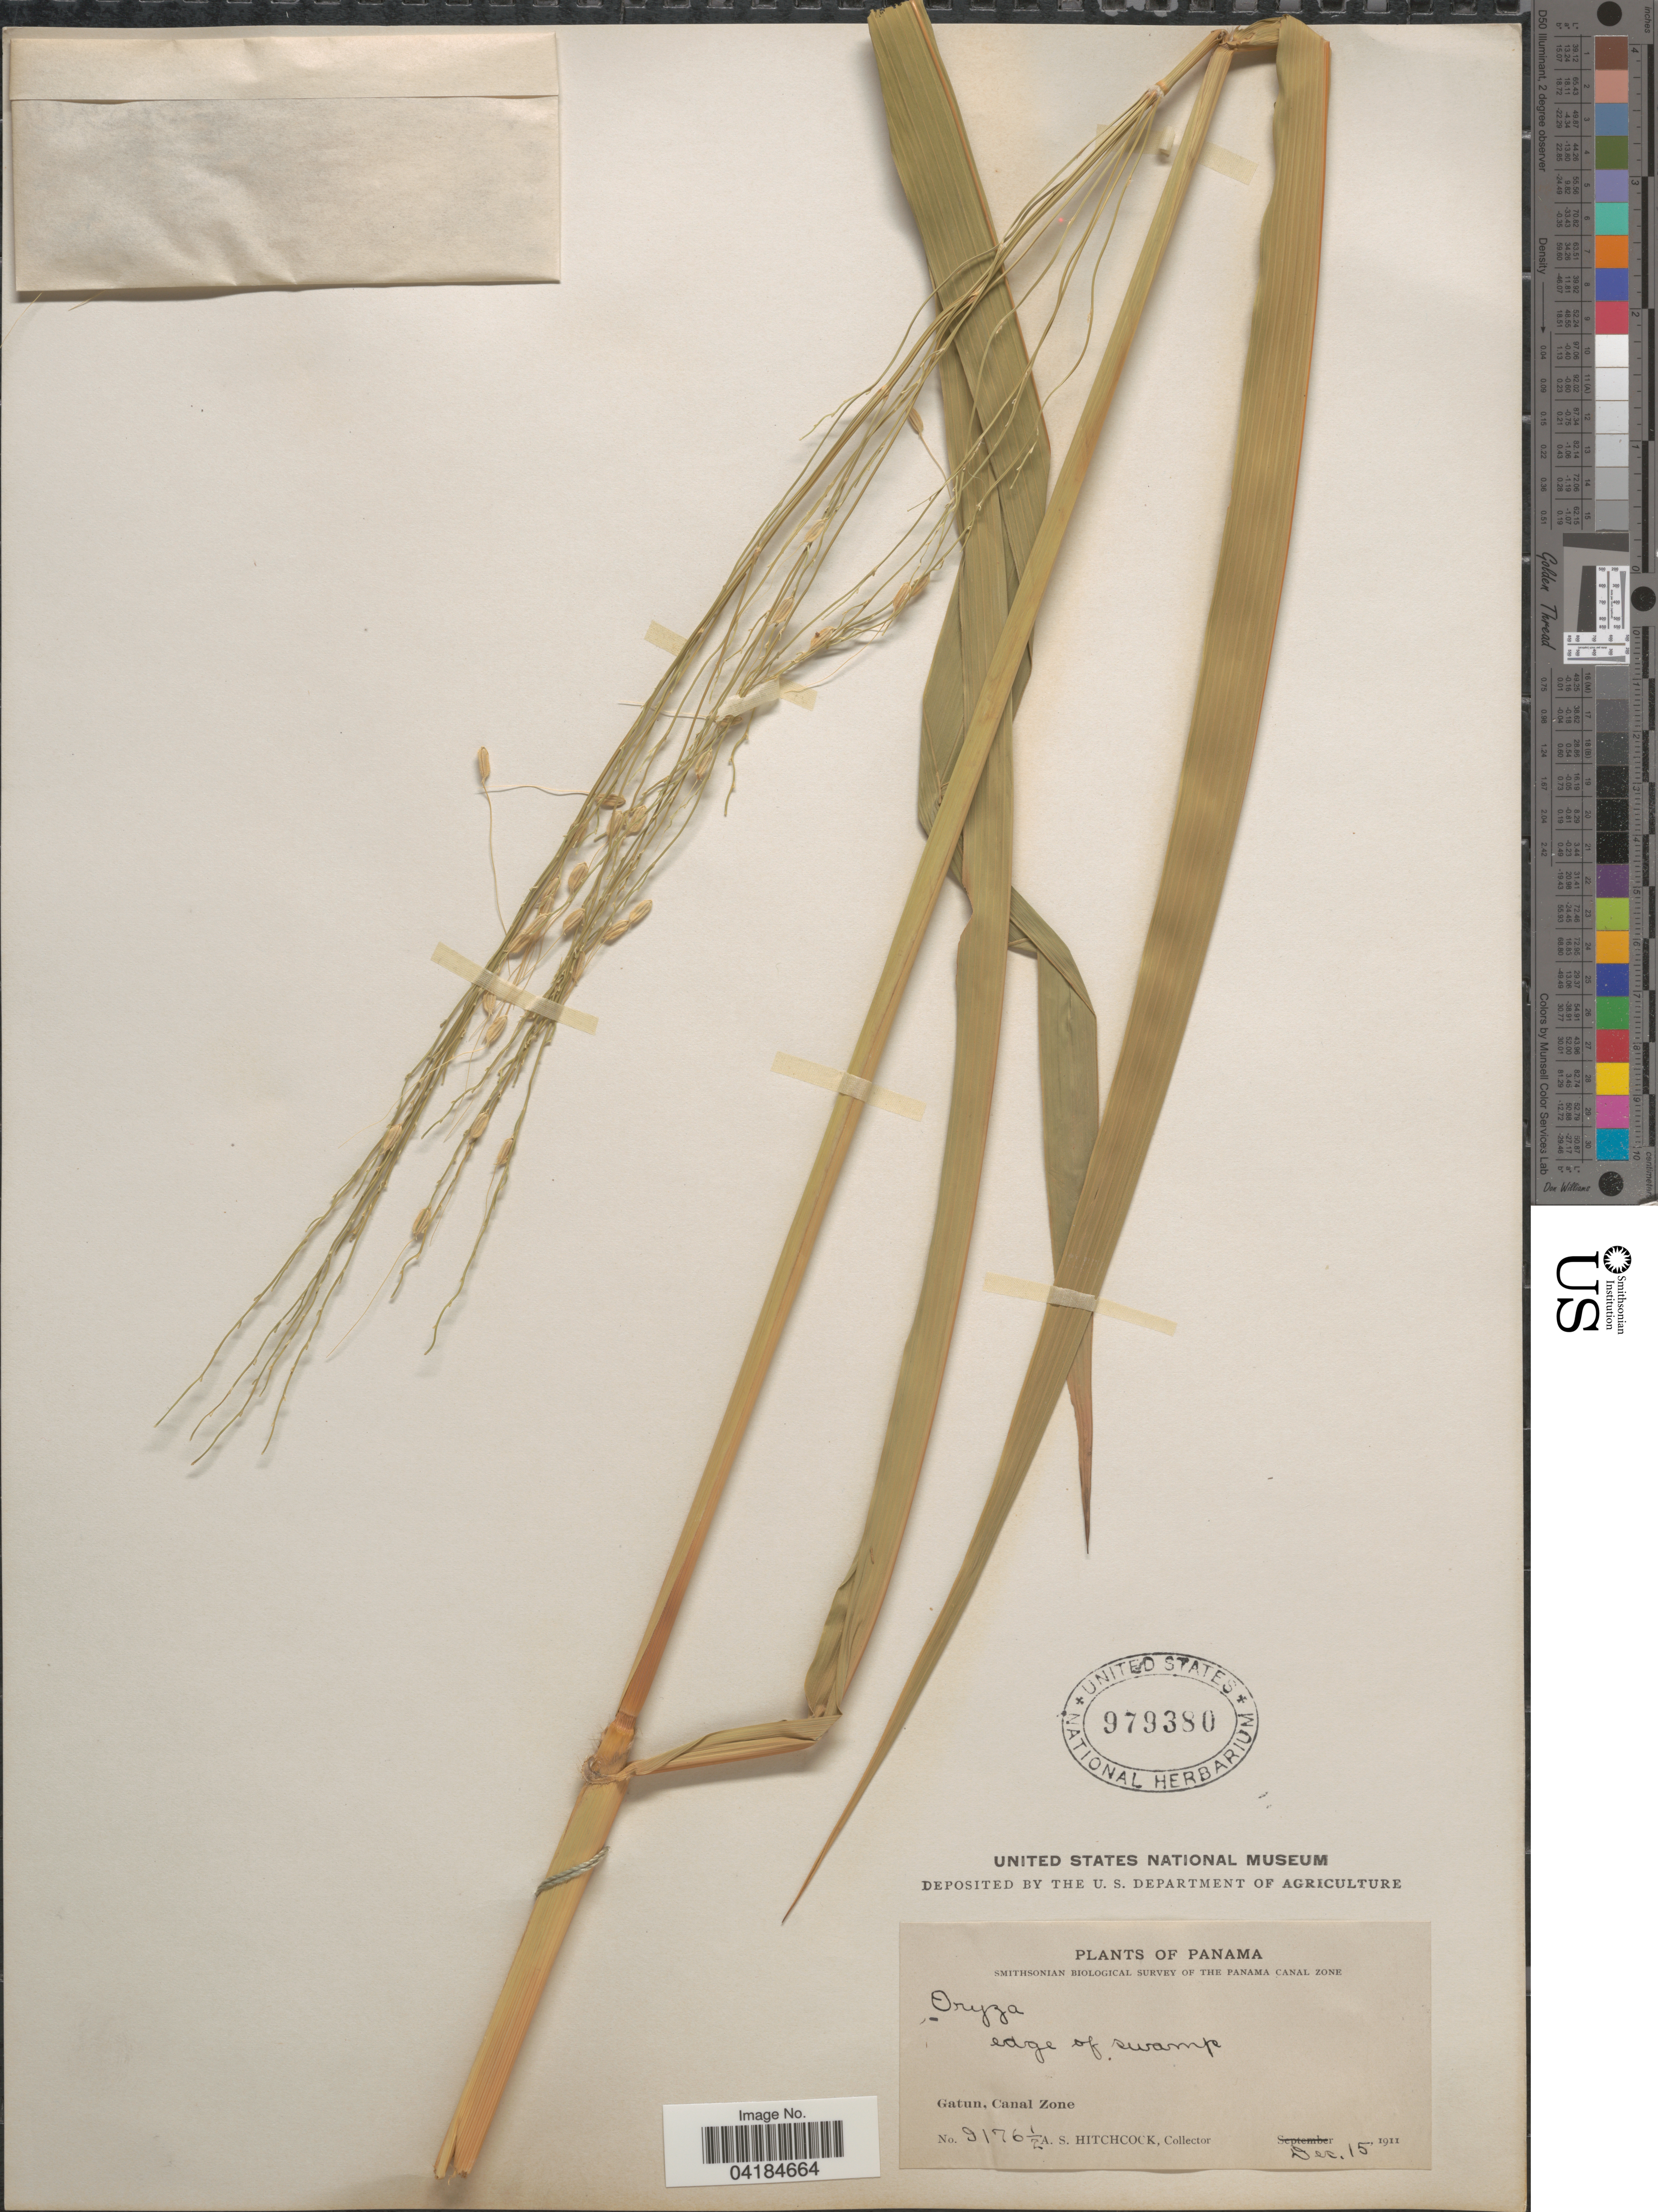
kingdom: Plantae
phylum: Tracheophyta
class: Liliopsida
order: Poales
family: Poaceae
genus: Oryza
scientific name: Oryza latifolia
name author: Desv.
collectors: A. S. Hitchcock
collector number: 9176½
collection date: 1911-12-15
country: Panama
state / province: Colón / Panamá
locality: Smithsonian Biological Survey of The Panama Canal Zone. Gatun, Canal Zone.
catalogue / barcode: US 979380